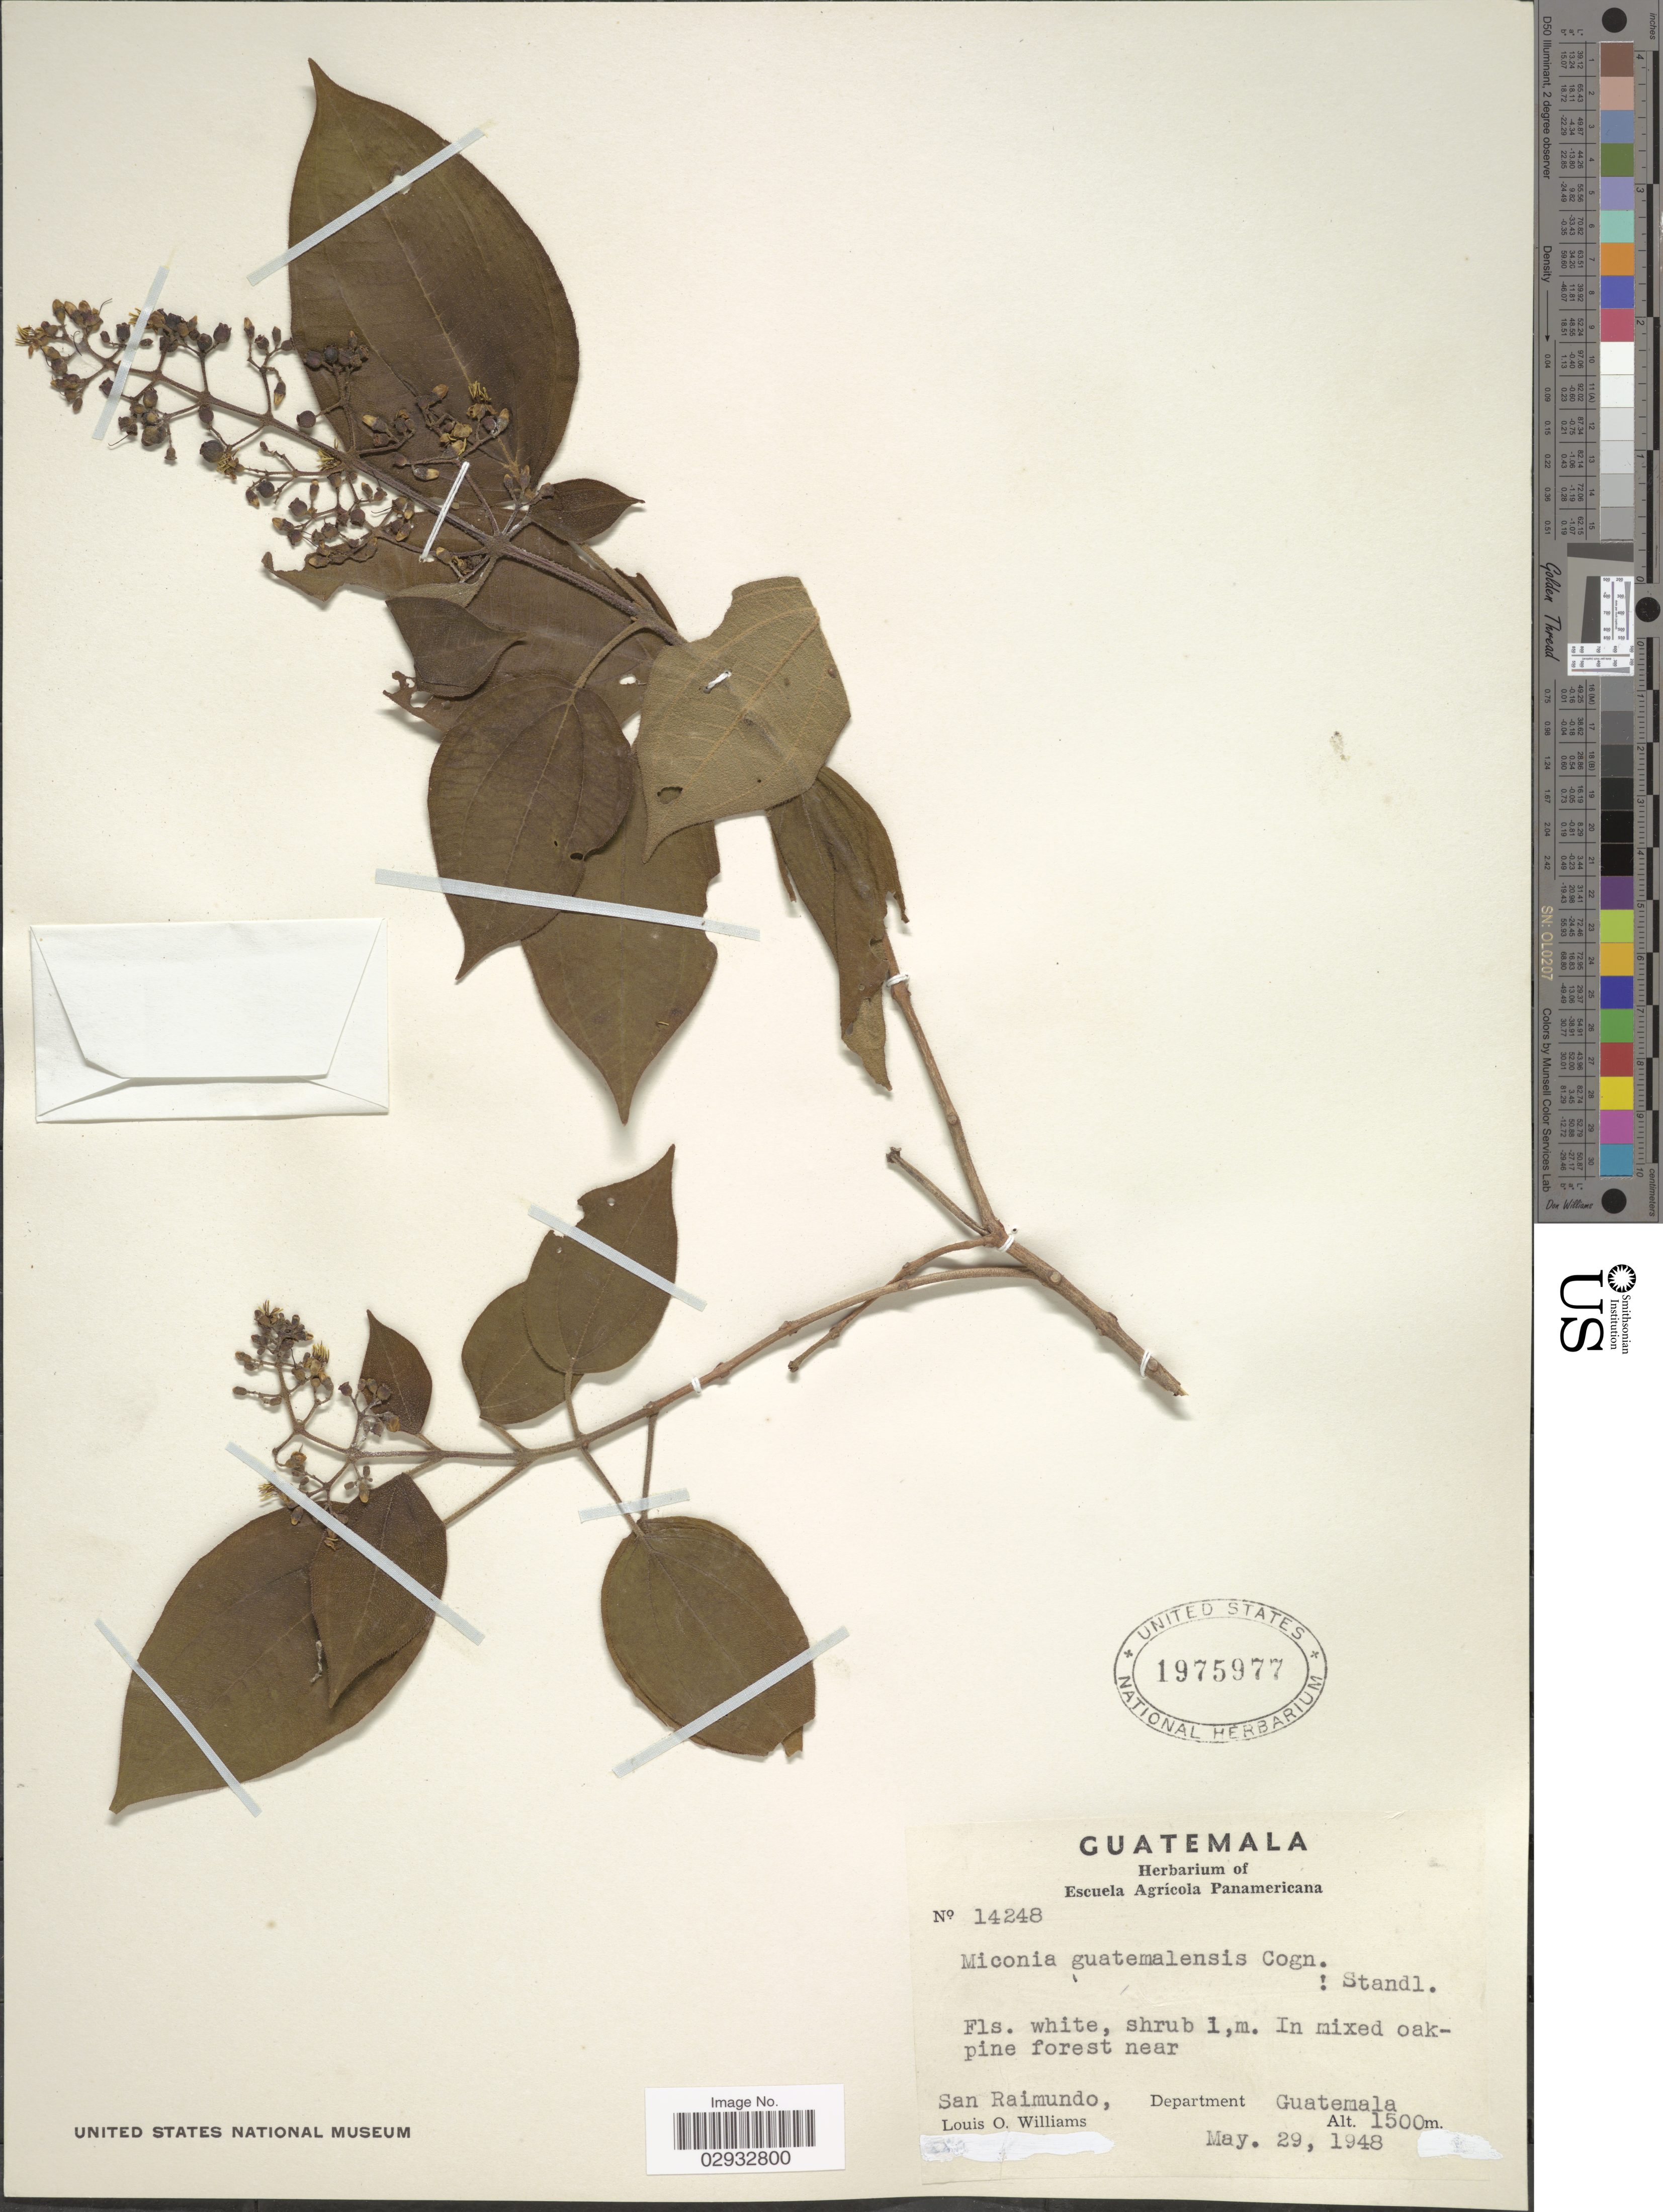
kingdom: Plantae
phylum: Tracheophyta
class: Magnoliopsida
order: Myrtales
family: Melastomataceae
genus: Miconia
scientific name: Miconia guatemalensis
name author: Cogn. in Donn. Sm.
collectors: L. O. Williams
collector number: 14248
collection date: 1948-05-29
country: Guatemala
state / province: Guatemala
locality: Near San Raimundo, Department Guatemala.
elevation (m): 1500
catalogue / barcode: US 1975977